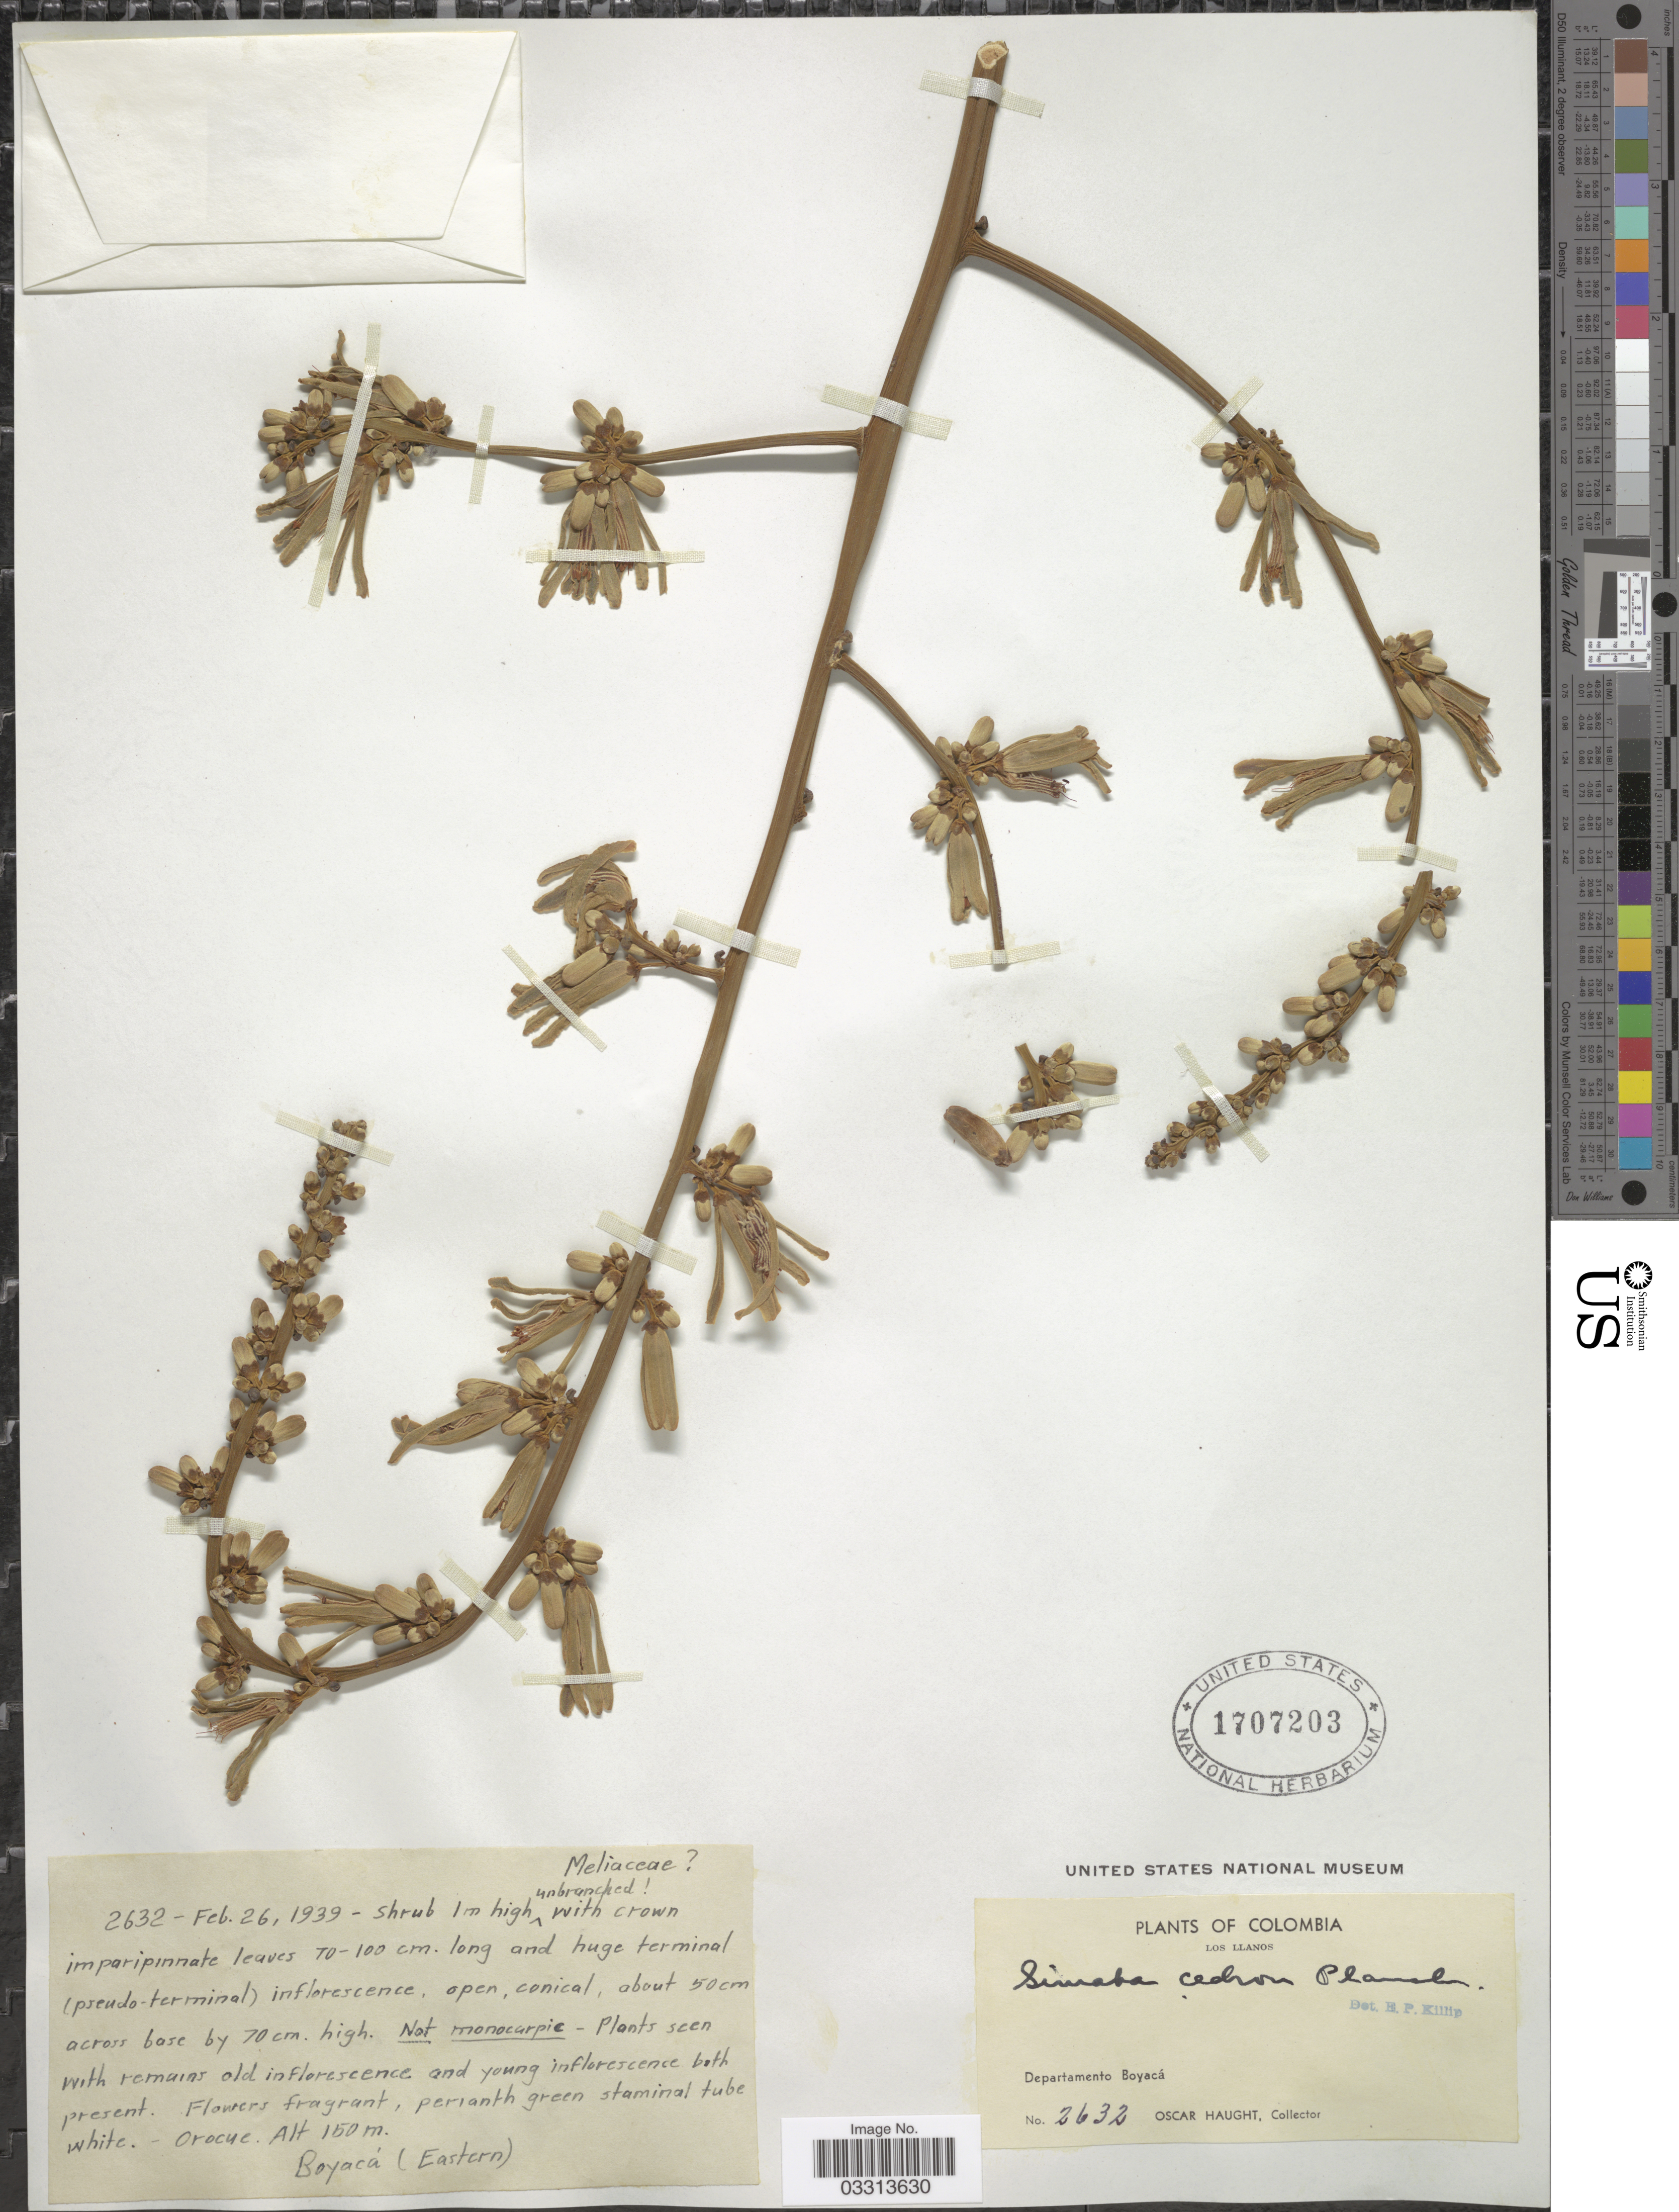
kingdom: Plantae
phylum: Tracheophyta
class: Magnoliopsida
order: Sapindales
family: Simaroubaceae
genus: Homalolepis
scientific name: Homalolepis cedron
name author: (Planch.) Devecchi & Pirani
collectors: O. L. Haught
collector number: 2632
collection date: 1939-02-26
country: Colombia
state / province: Boyacá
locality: Los Llanos, Departamento Boyacá, Orocue, Eastern.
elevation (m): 150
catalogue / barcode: US 1707203